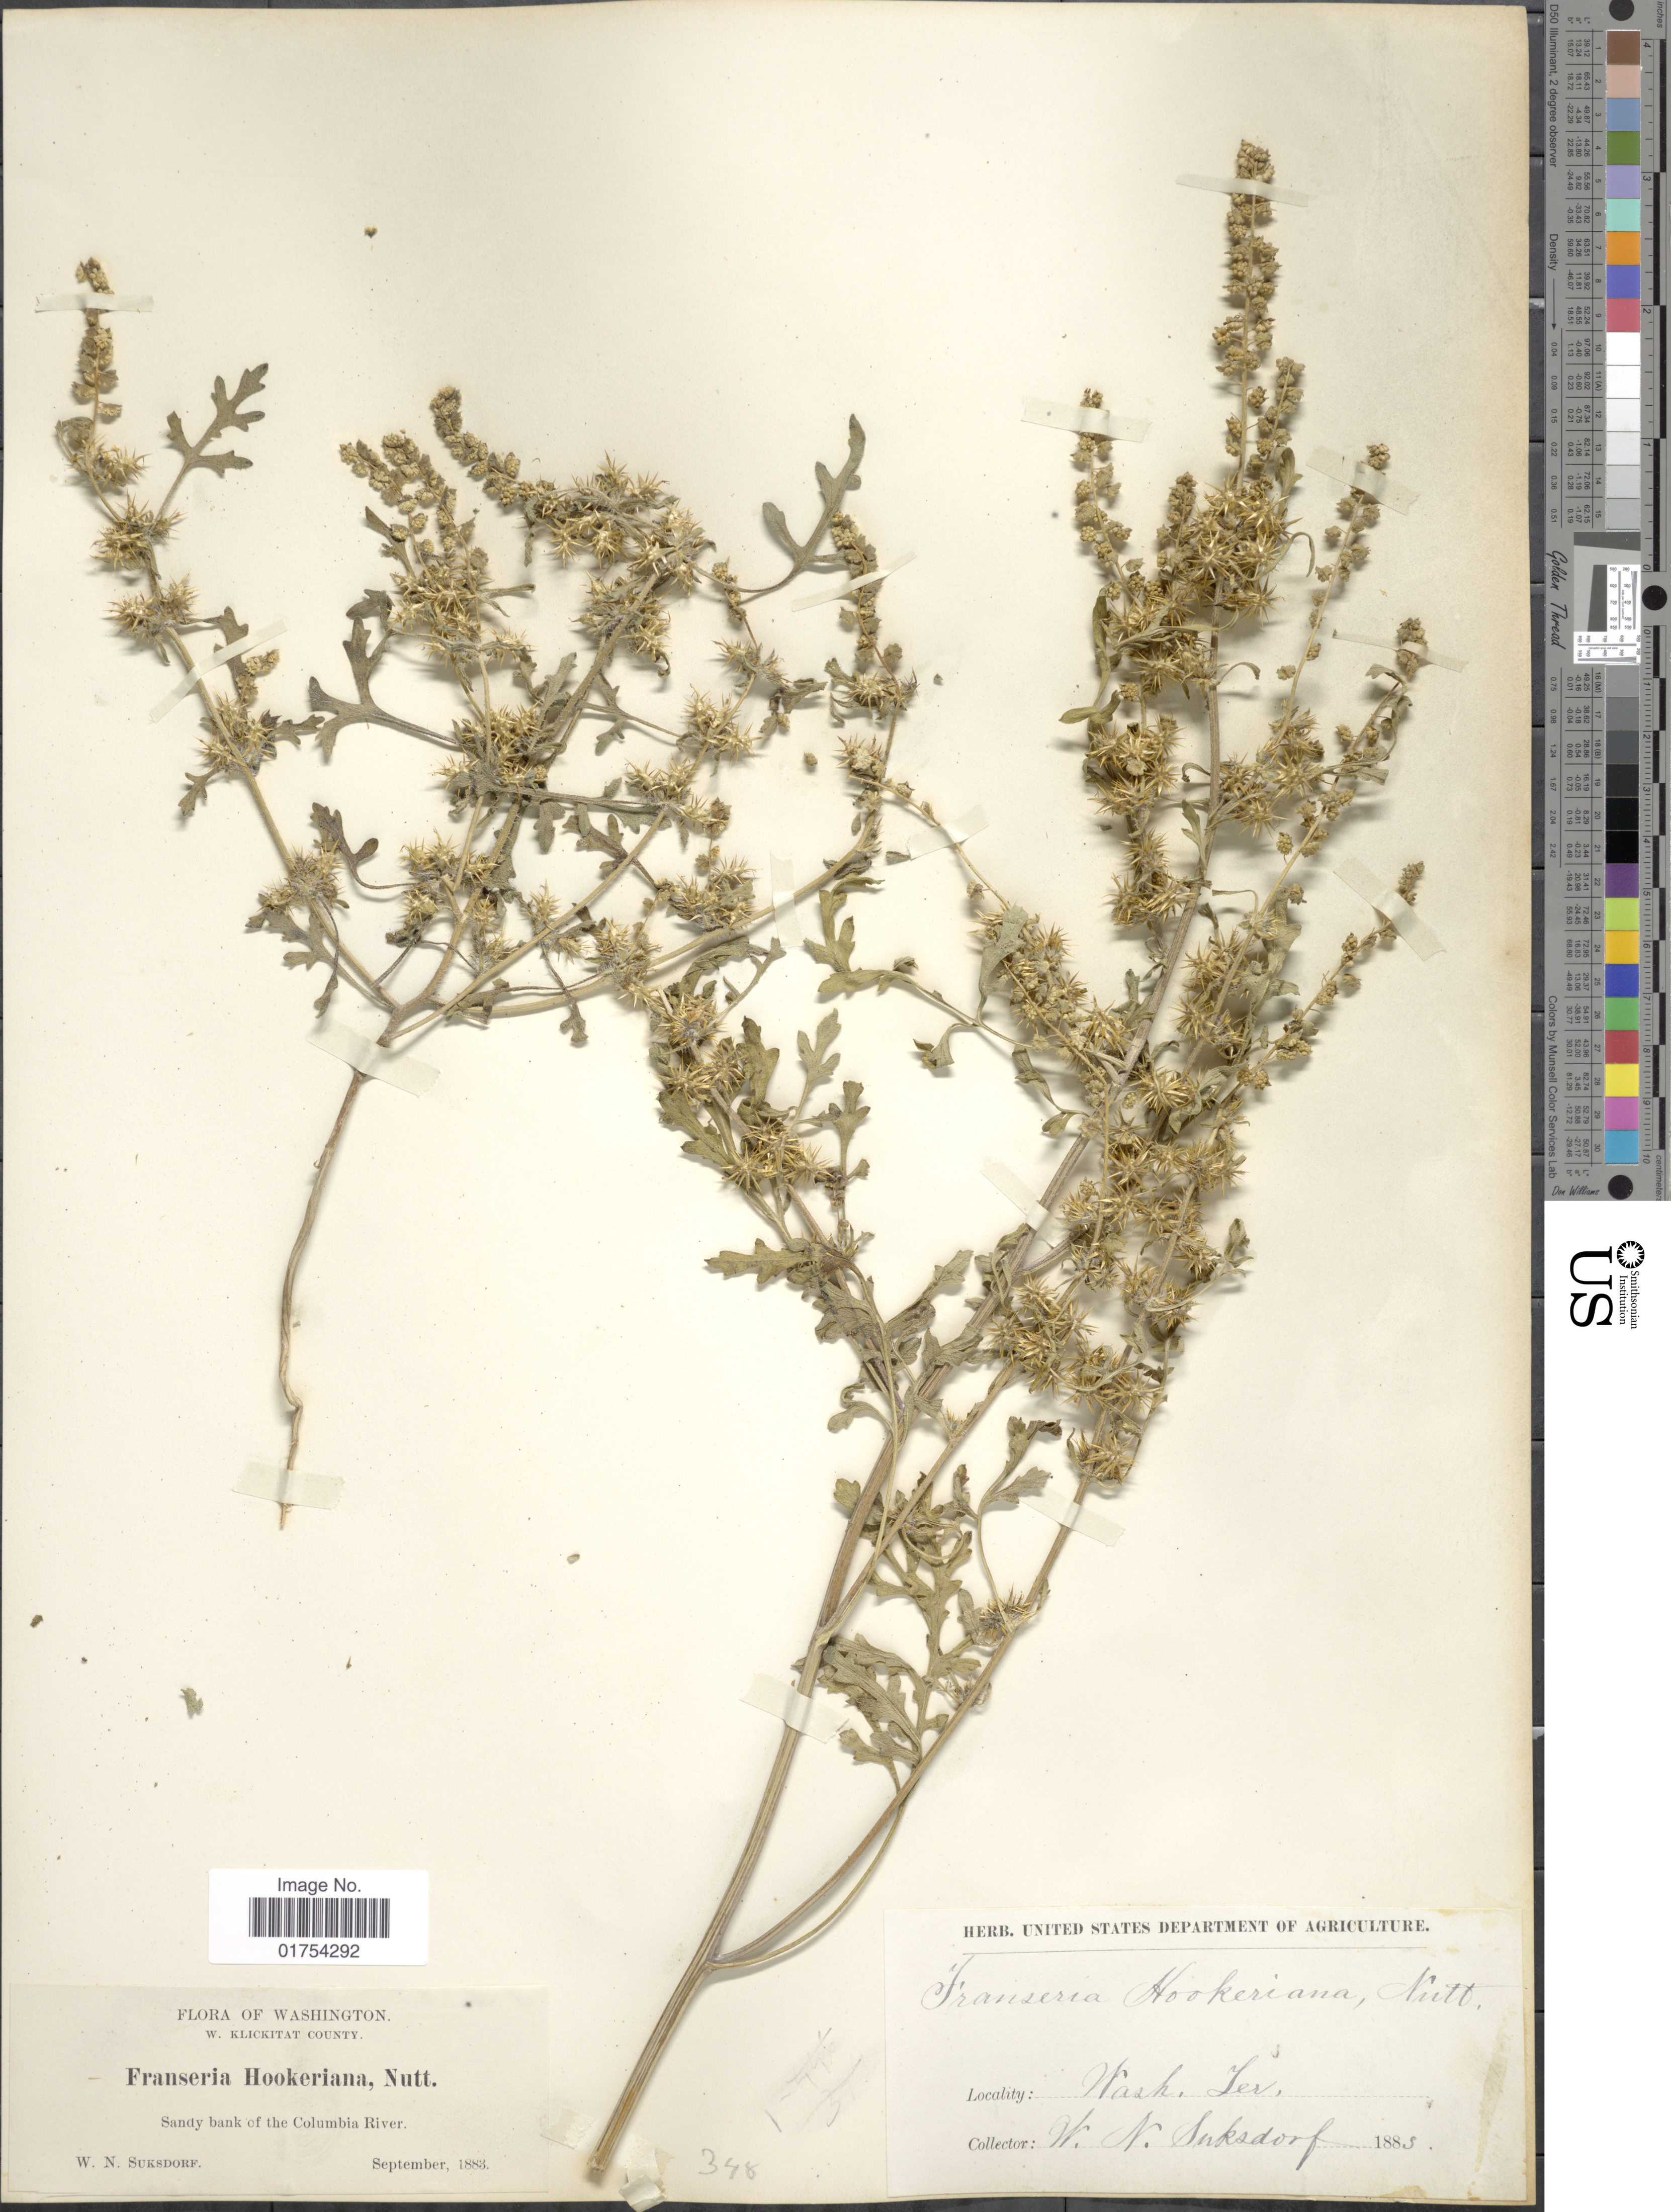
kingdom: Plantae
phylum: Tracheophyta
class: Magnoliopsida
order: Asterales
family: Asteraceae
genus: Franseria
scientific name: Franseria acanthicarpa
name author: Coville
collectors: W. N. Suksdorf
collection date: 1883-09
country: United States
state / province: Washington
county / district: Klickitat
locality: W. Klickitat County, Sandy bank of the Columbia River